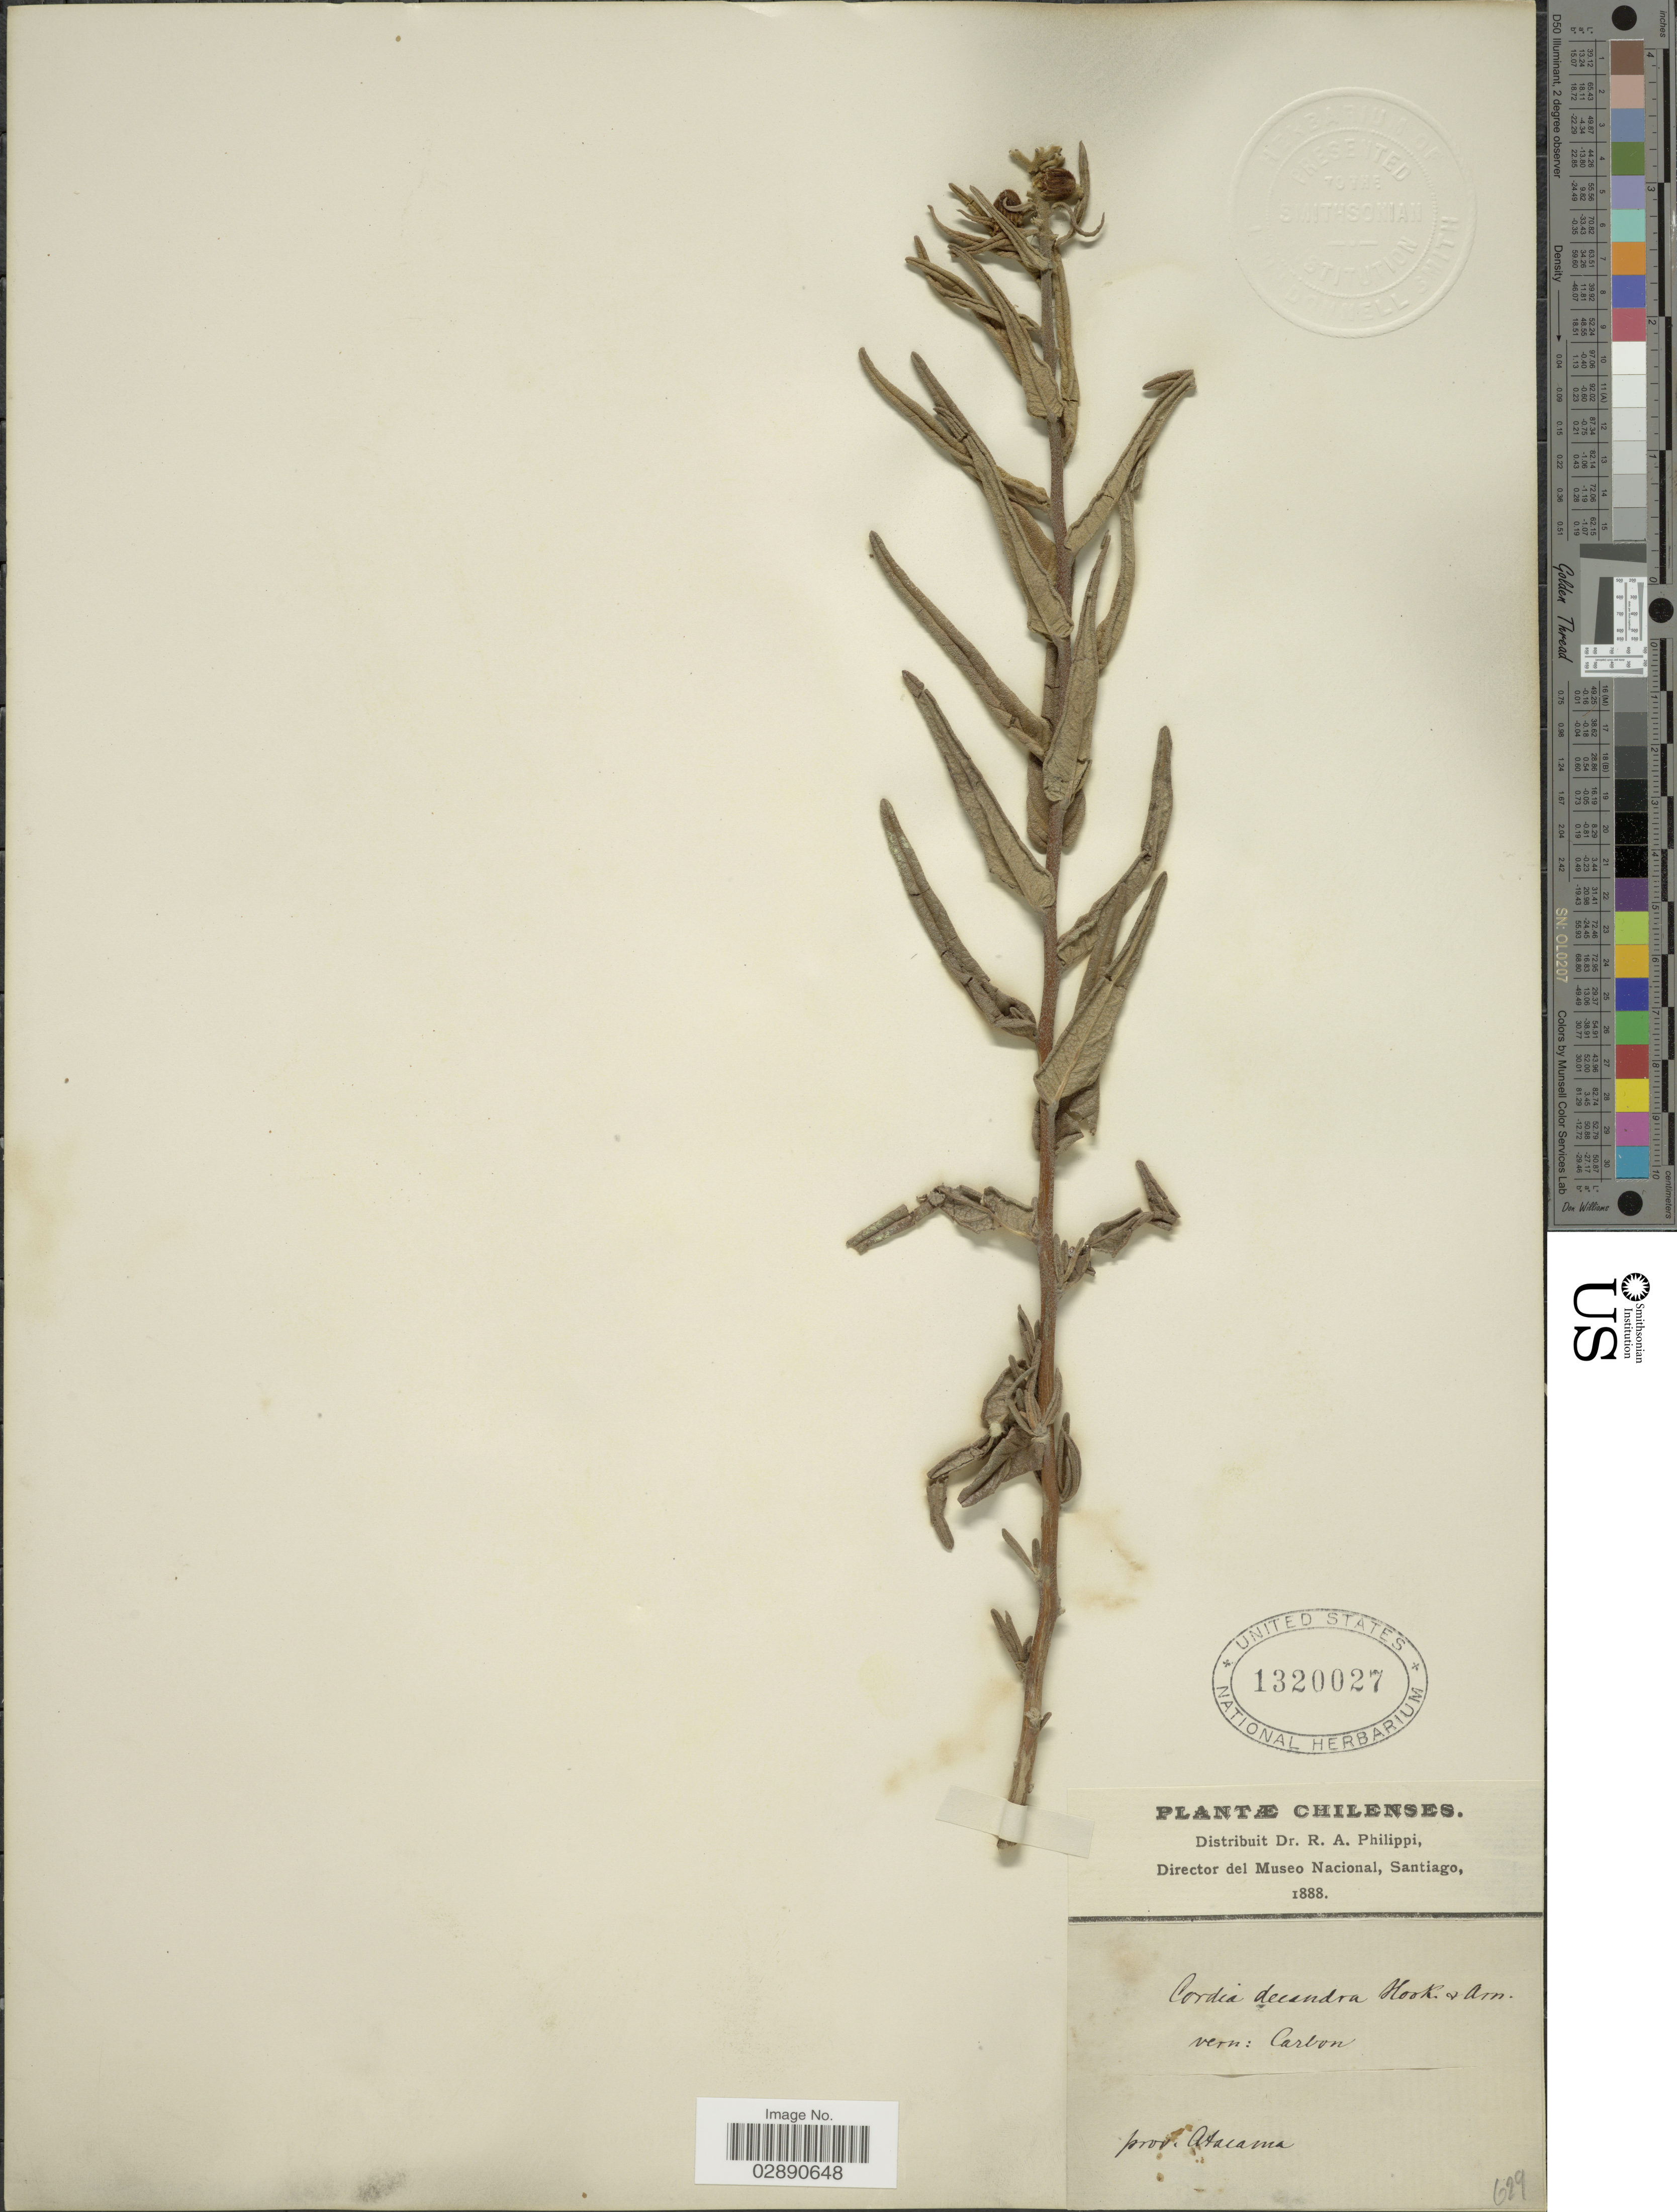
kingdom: Plantae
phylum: Tracheophyta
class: Magnoliopsida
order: Boraginales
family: Cordiaceae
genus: Cordia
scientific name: Cordia decandra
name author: Hook. & Arn.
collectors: R. A. Philippi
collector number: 629?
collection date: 1888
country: Chile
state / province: Atacama (III)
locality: Prov. Atacama.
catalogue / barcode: US 1320027